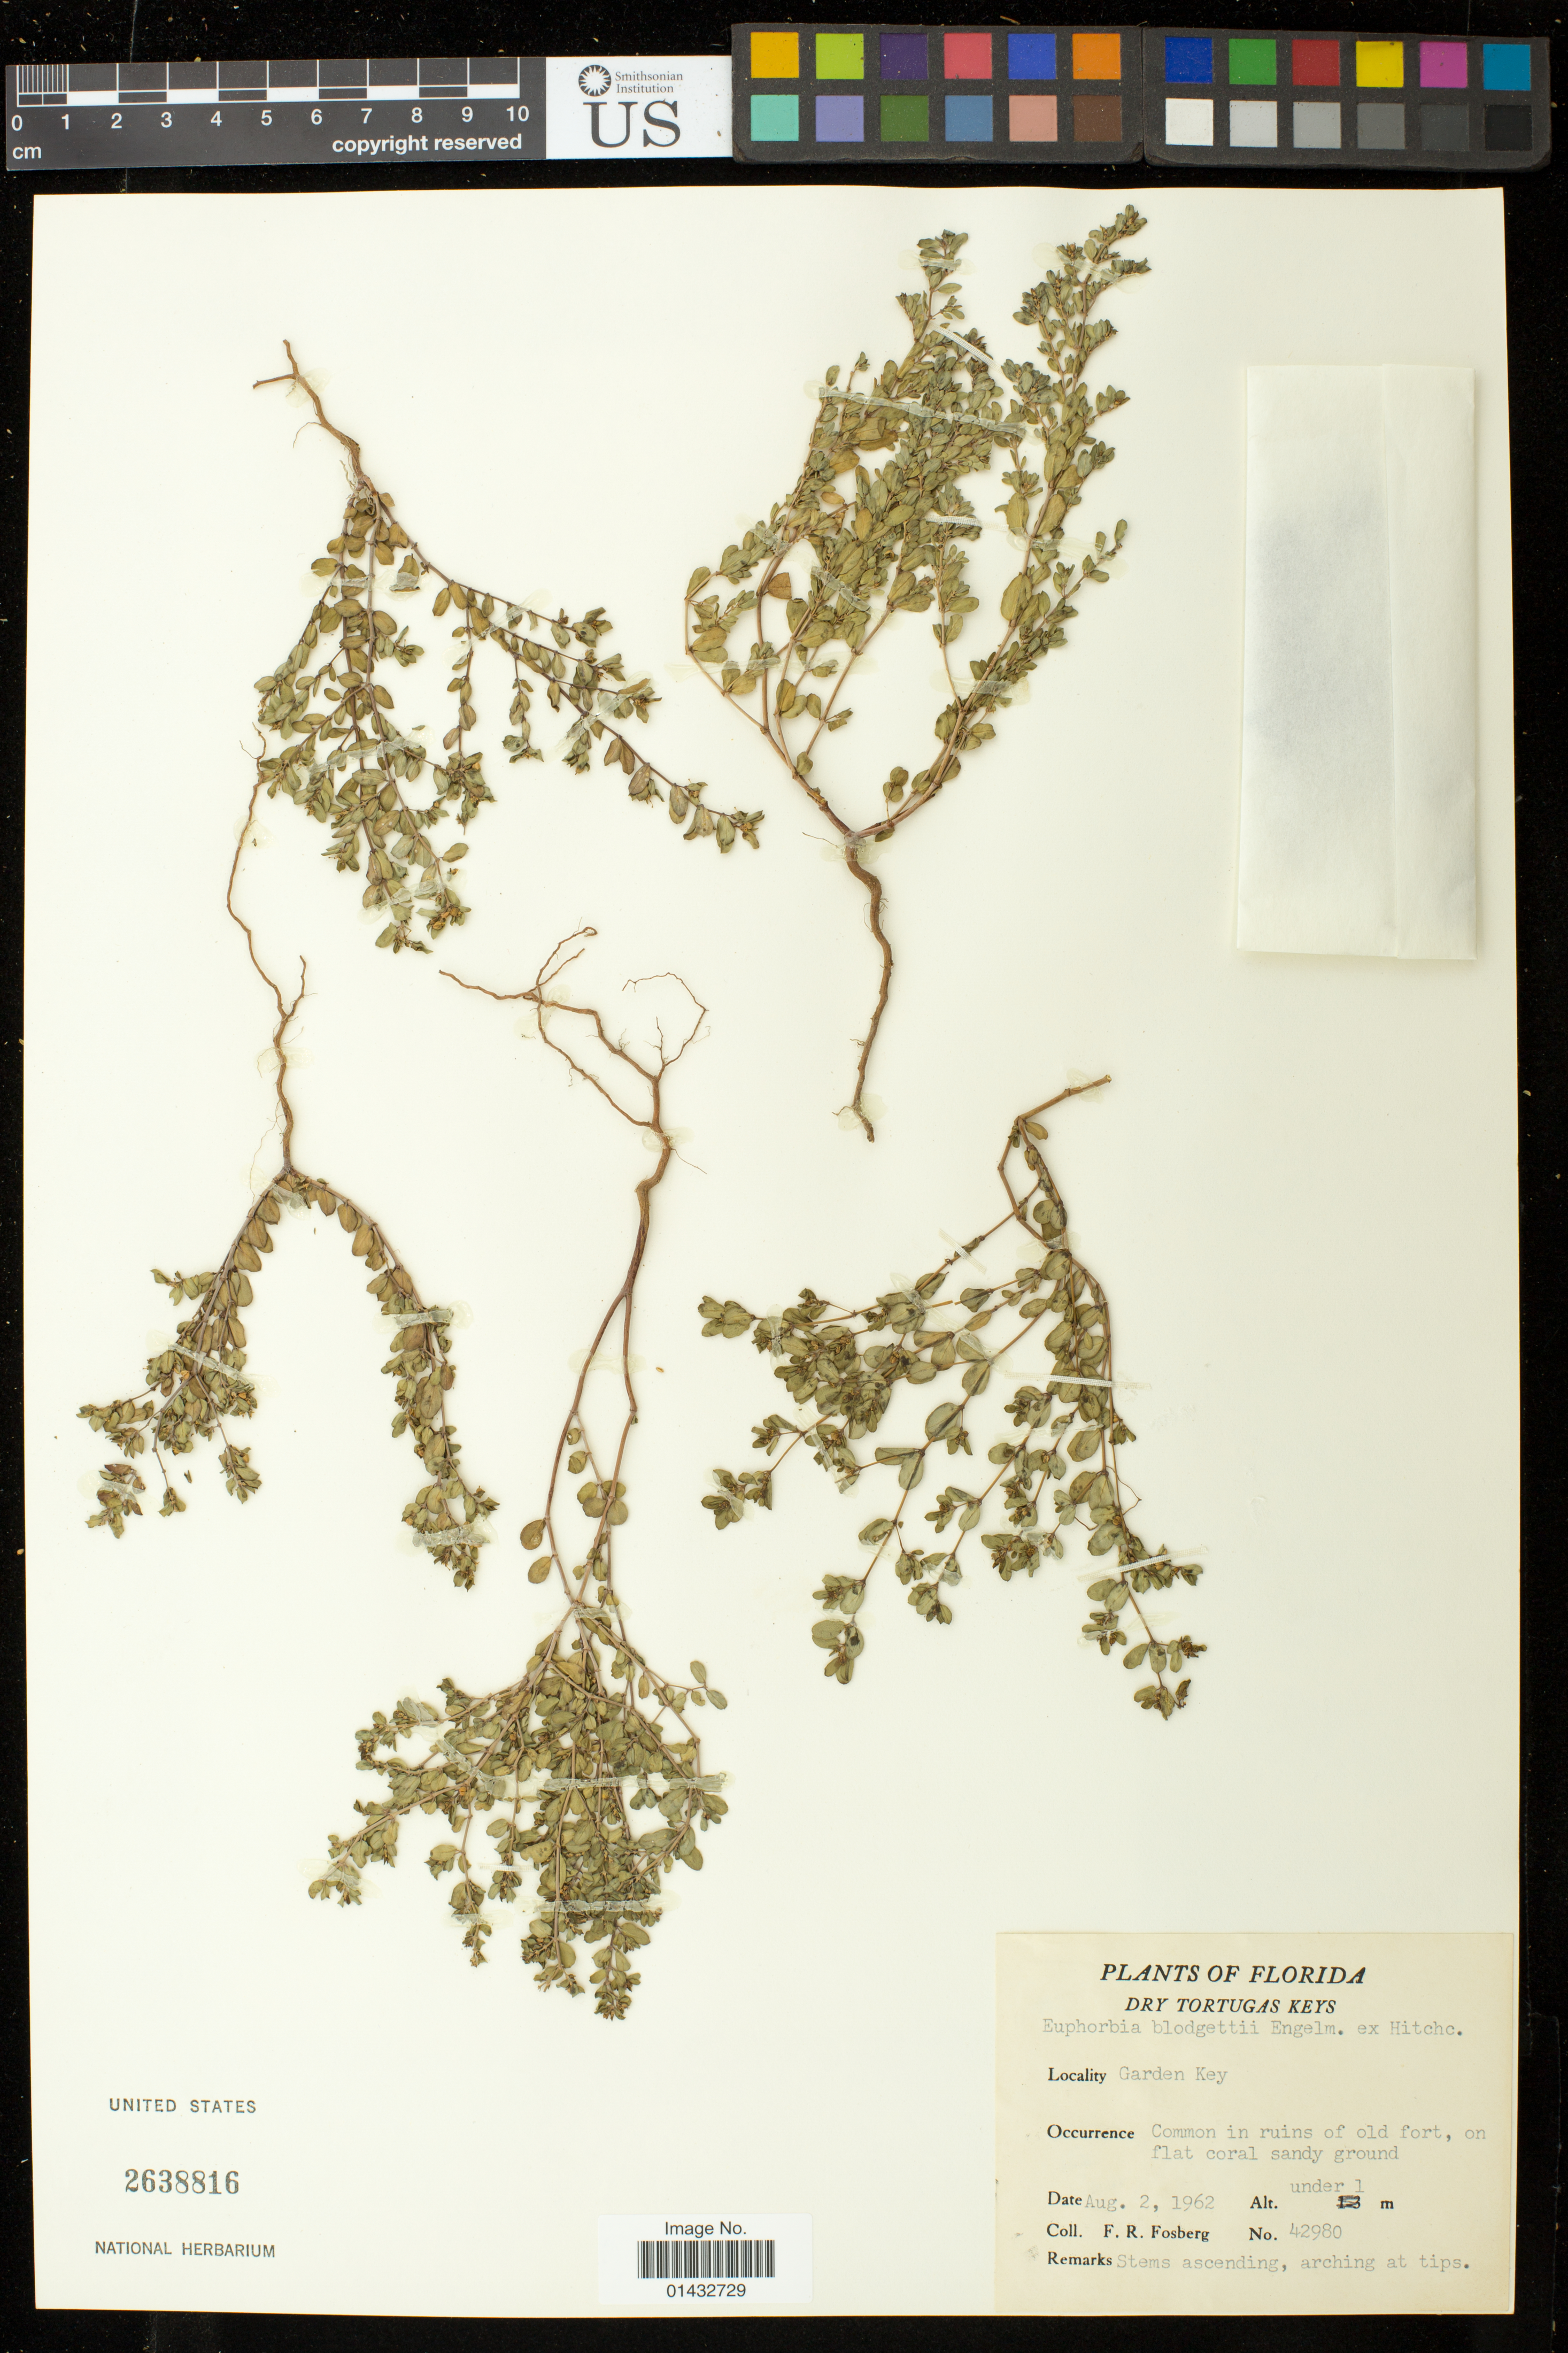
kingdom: Plantae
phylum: Tracheophyta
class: Magnoliopsida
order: Malpighiales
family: Euphorbiaceae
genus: Euphorbia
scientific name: Euphorbia blodgettii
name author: Engelm. ex Hitchc.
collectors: F. R. Fosberg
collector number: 42980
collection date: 1962-08-02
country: United States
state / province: Florida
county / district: Monroe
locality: Dry Tortugas Keys ; Garden Key; Ruins of old fort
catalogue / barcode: US 2638816